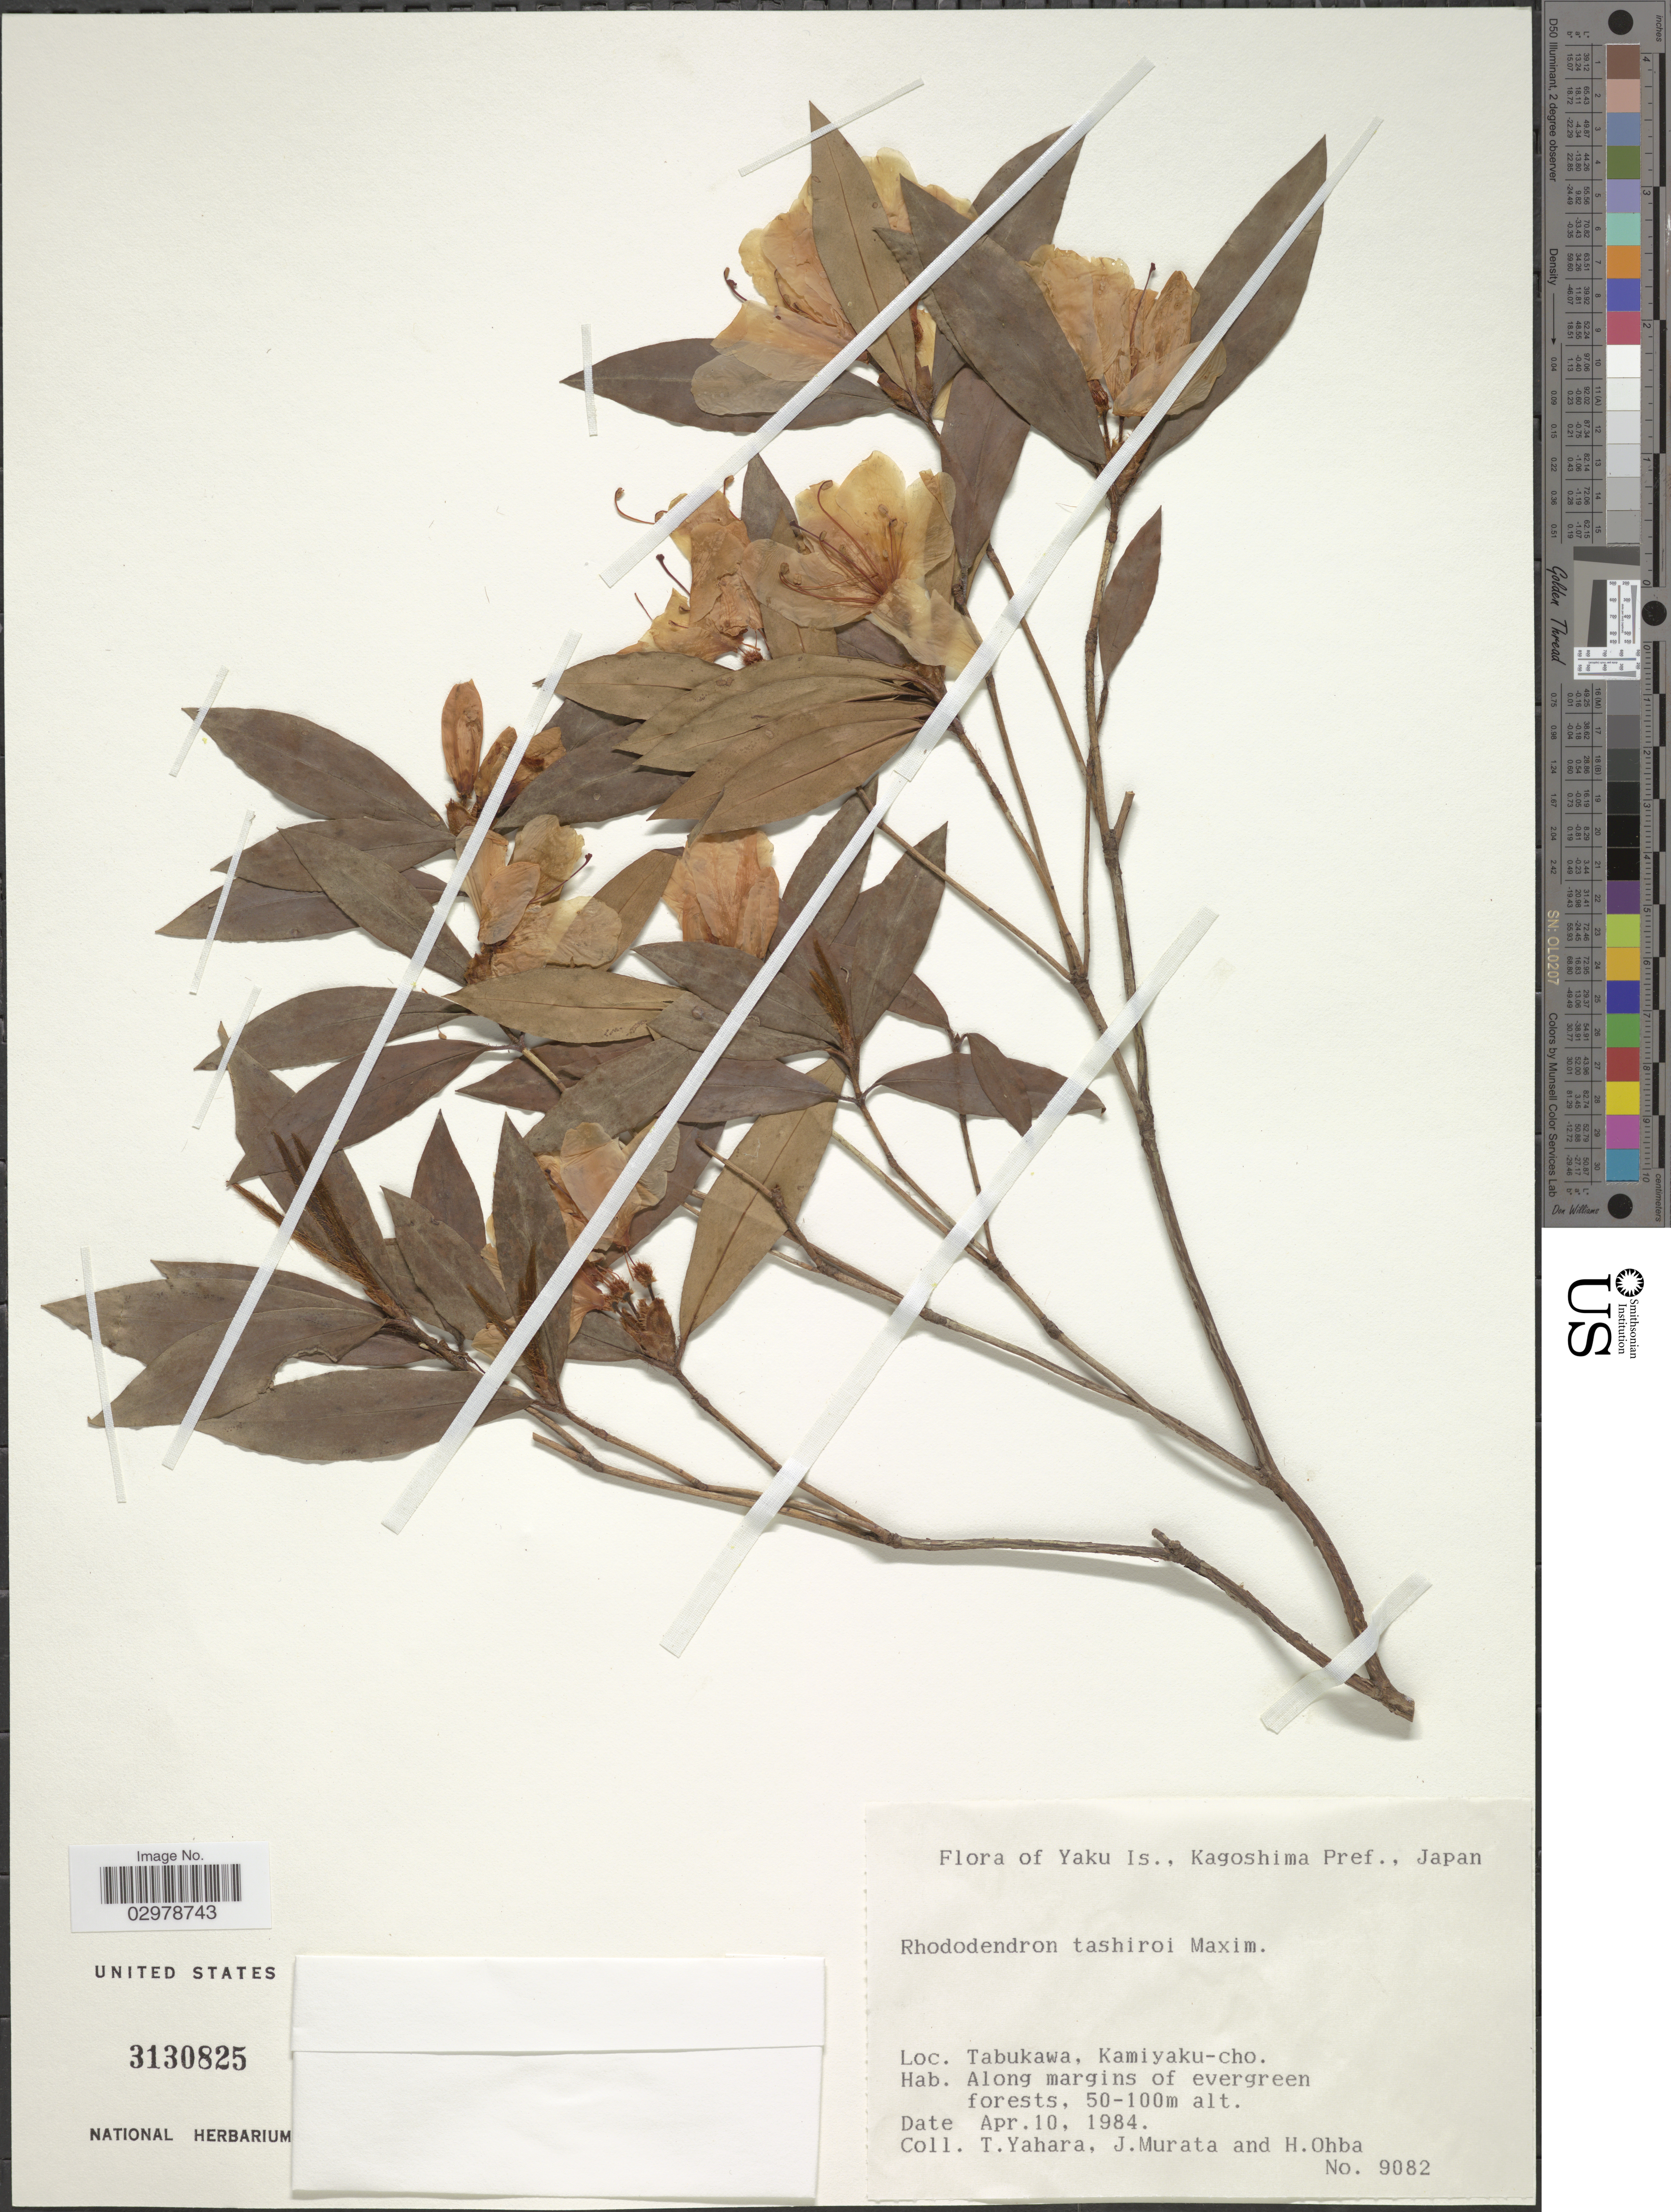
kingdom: Plantae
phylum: Tracheophyta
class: Magnoliopsida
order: Ericales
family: Ericaceae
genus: Rhododendron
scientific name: Rhododendron tashiroi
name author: Maxim.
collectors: T. Yahara, J. Murata & H. Ohba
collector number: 9082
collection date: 1984-04-10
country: Japan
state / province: Kagosima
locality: Yaku Is., Kagoshima Pref. Tabukawa, Kamiyaku-cho.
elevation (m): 50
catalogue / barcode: US 3130825